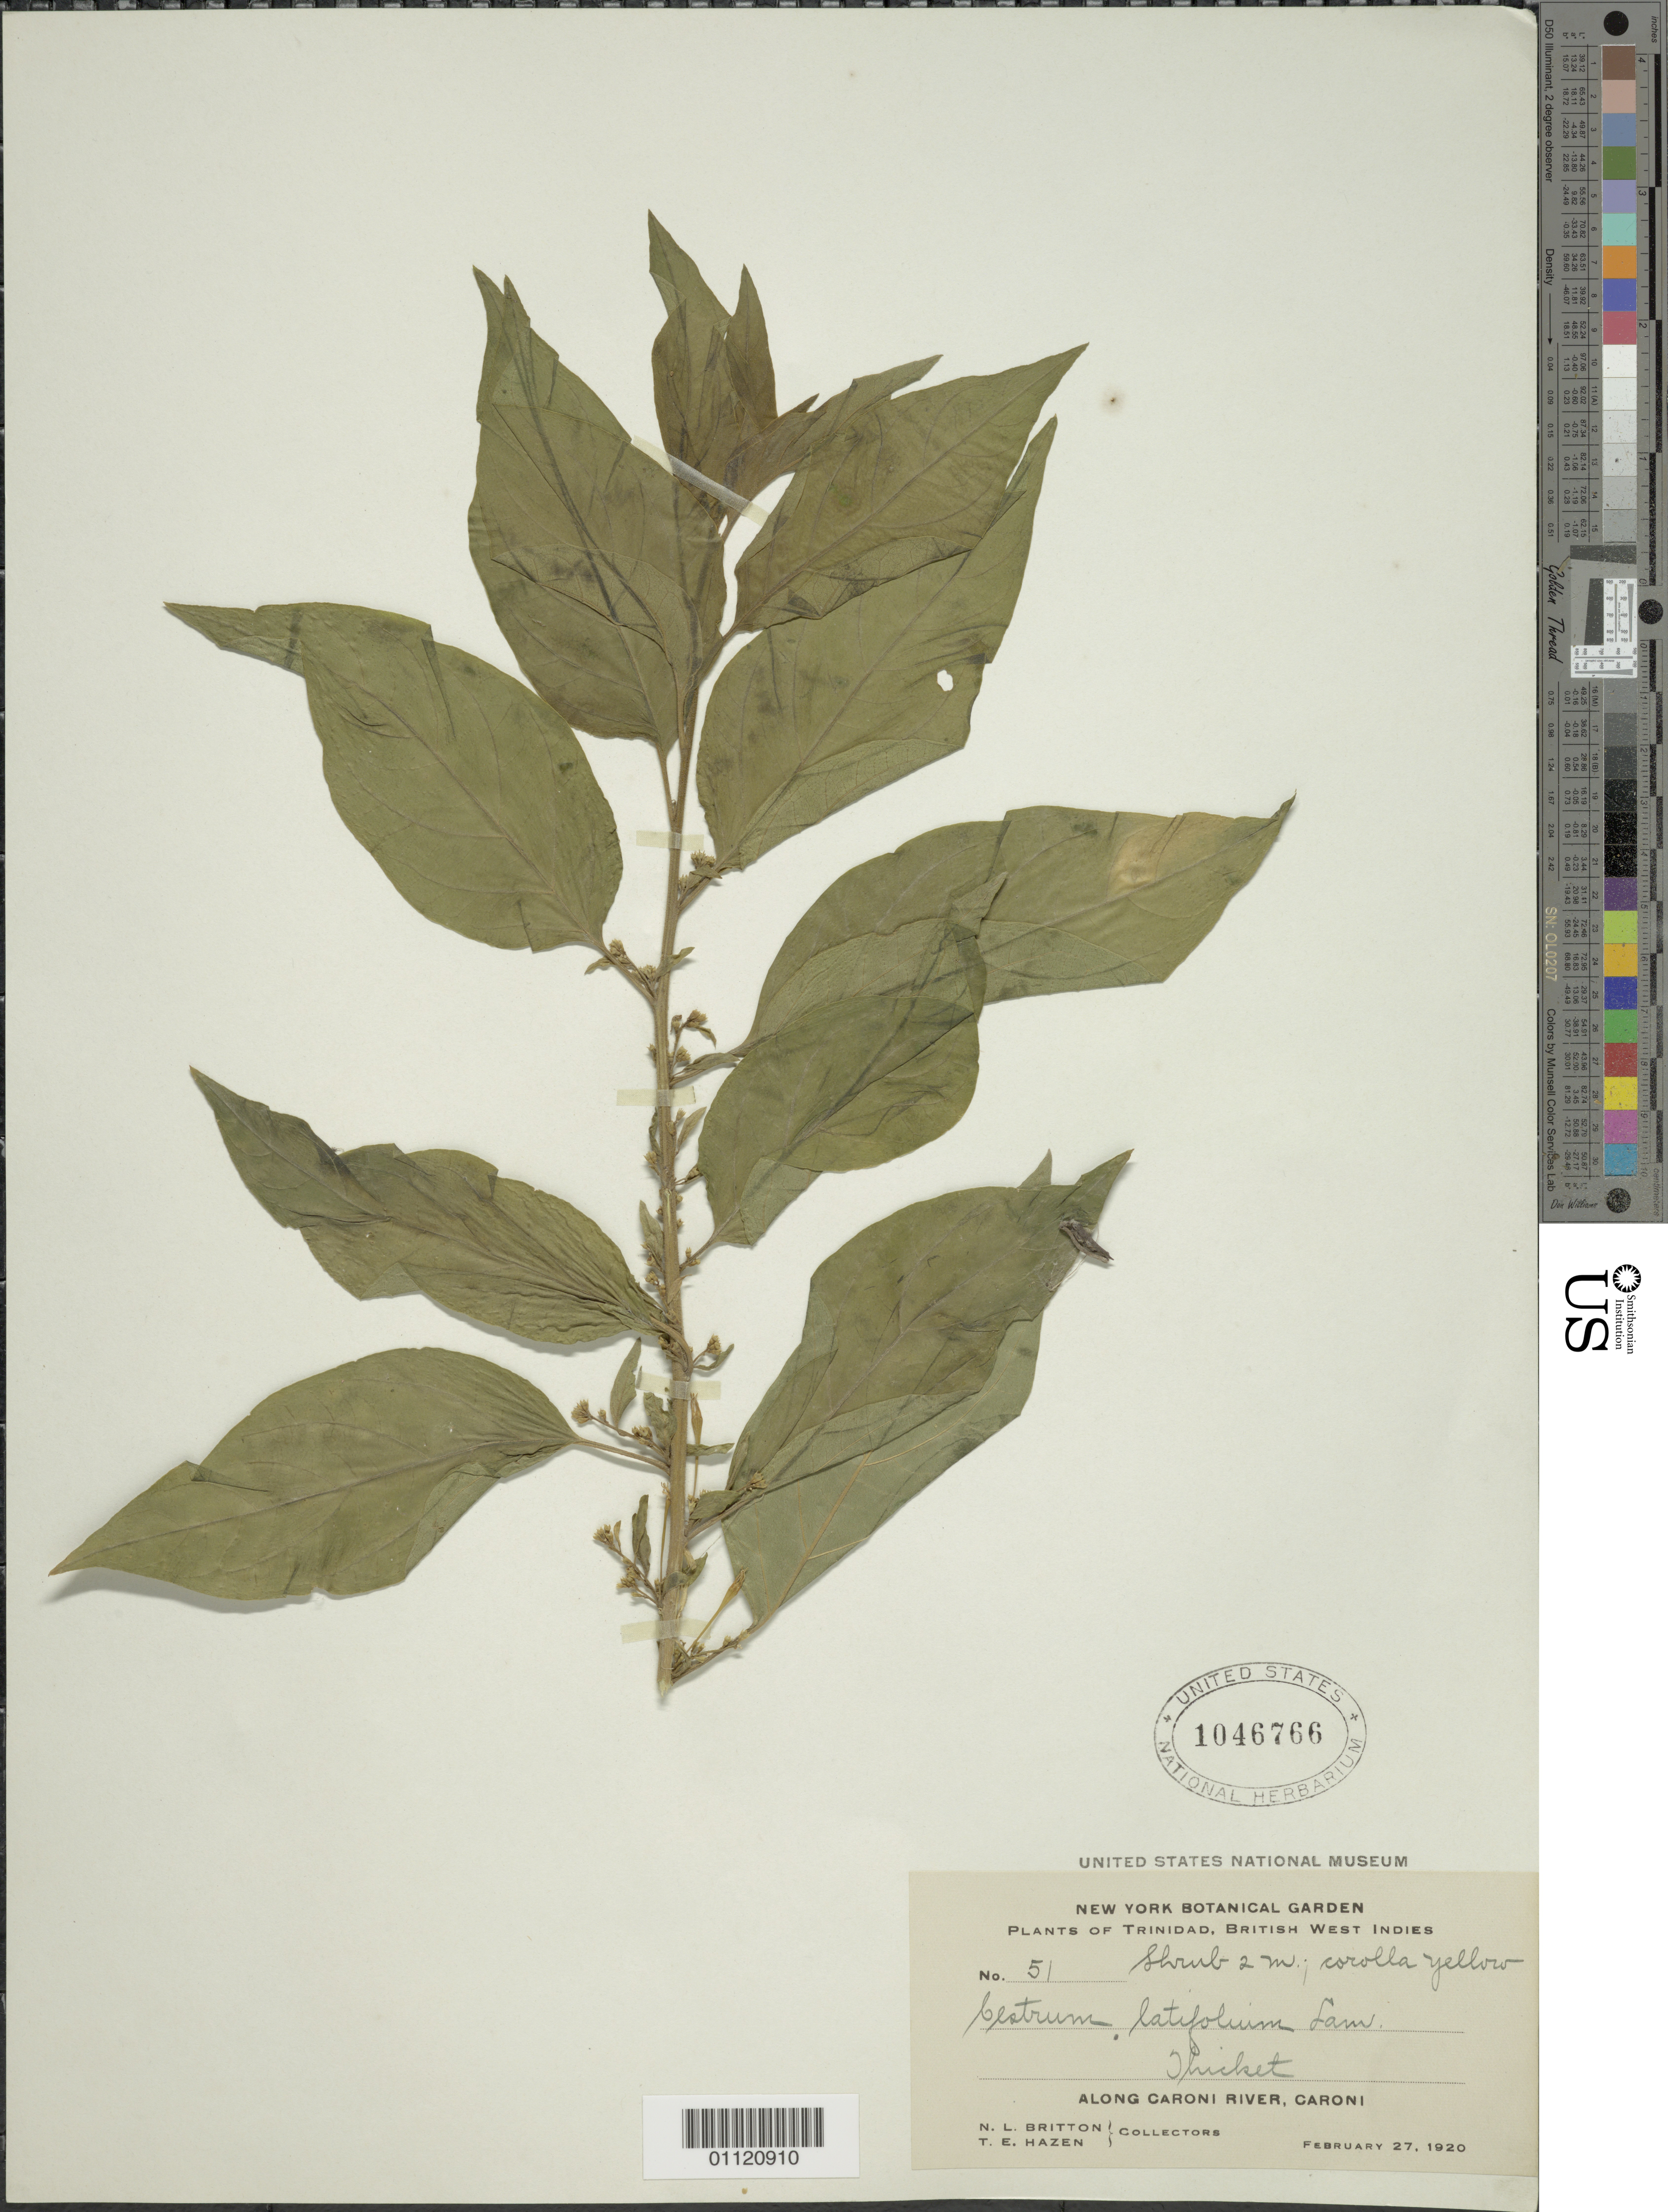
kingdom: Plantae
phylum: Tracheophyta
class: Magnoliopsida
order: Solanales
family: Solanaceae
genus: Cestrum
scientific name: Cestrum latifolium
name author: Lam.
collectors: N. Britton & T. E. Hazen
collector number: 51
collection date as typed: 27 Feb 1920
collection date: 1920-02-27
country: Trinidad and Tobago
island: Trinidad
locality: Along Caroni River, Caroni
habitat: thicket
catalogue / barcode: US 1046766